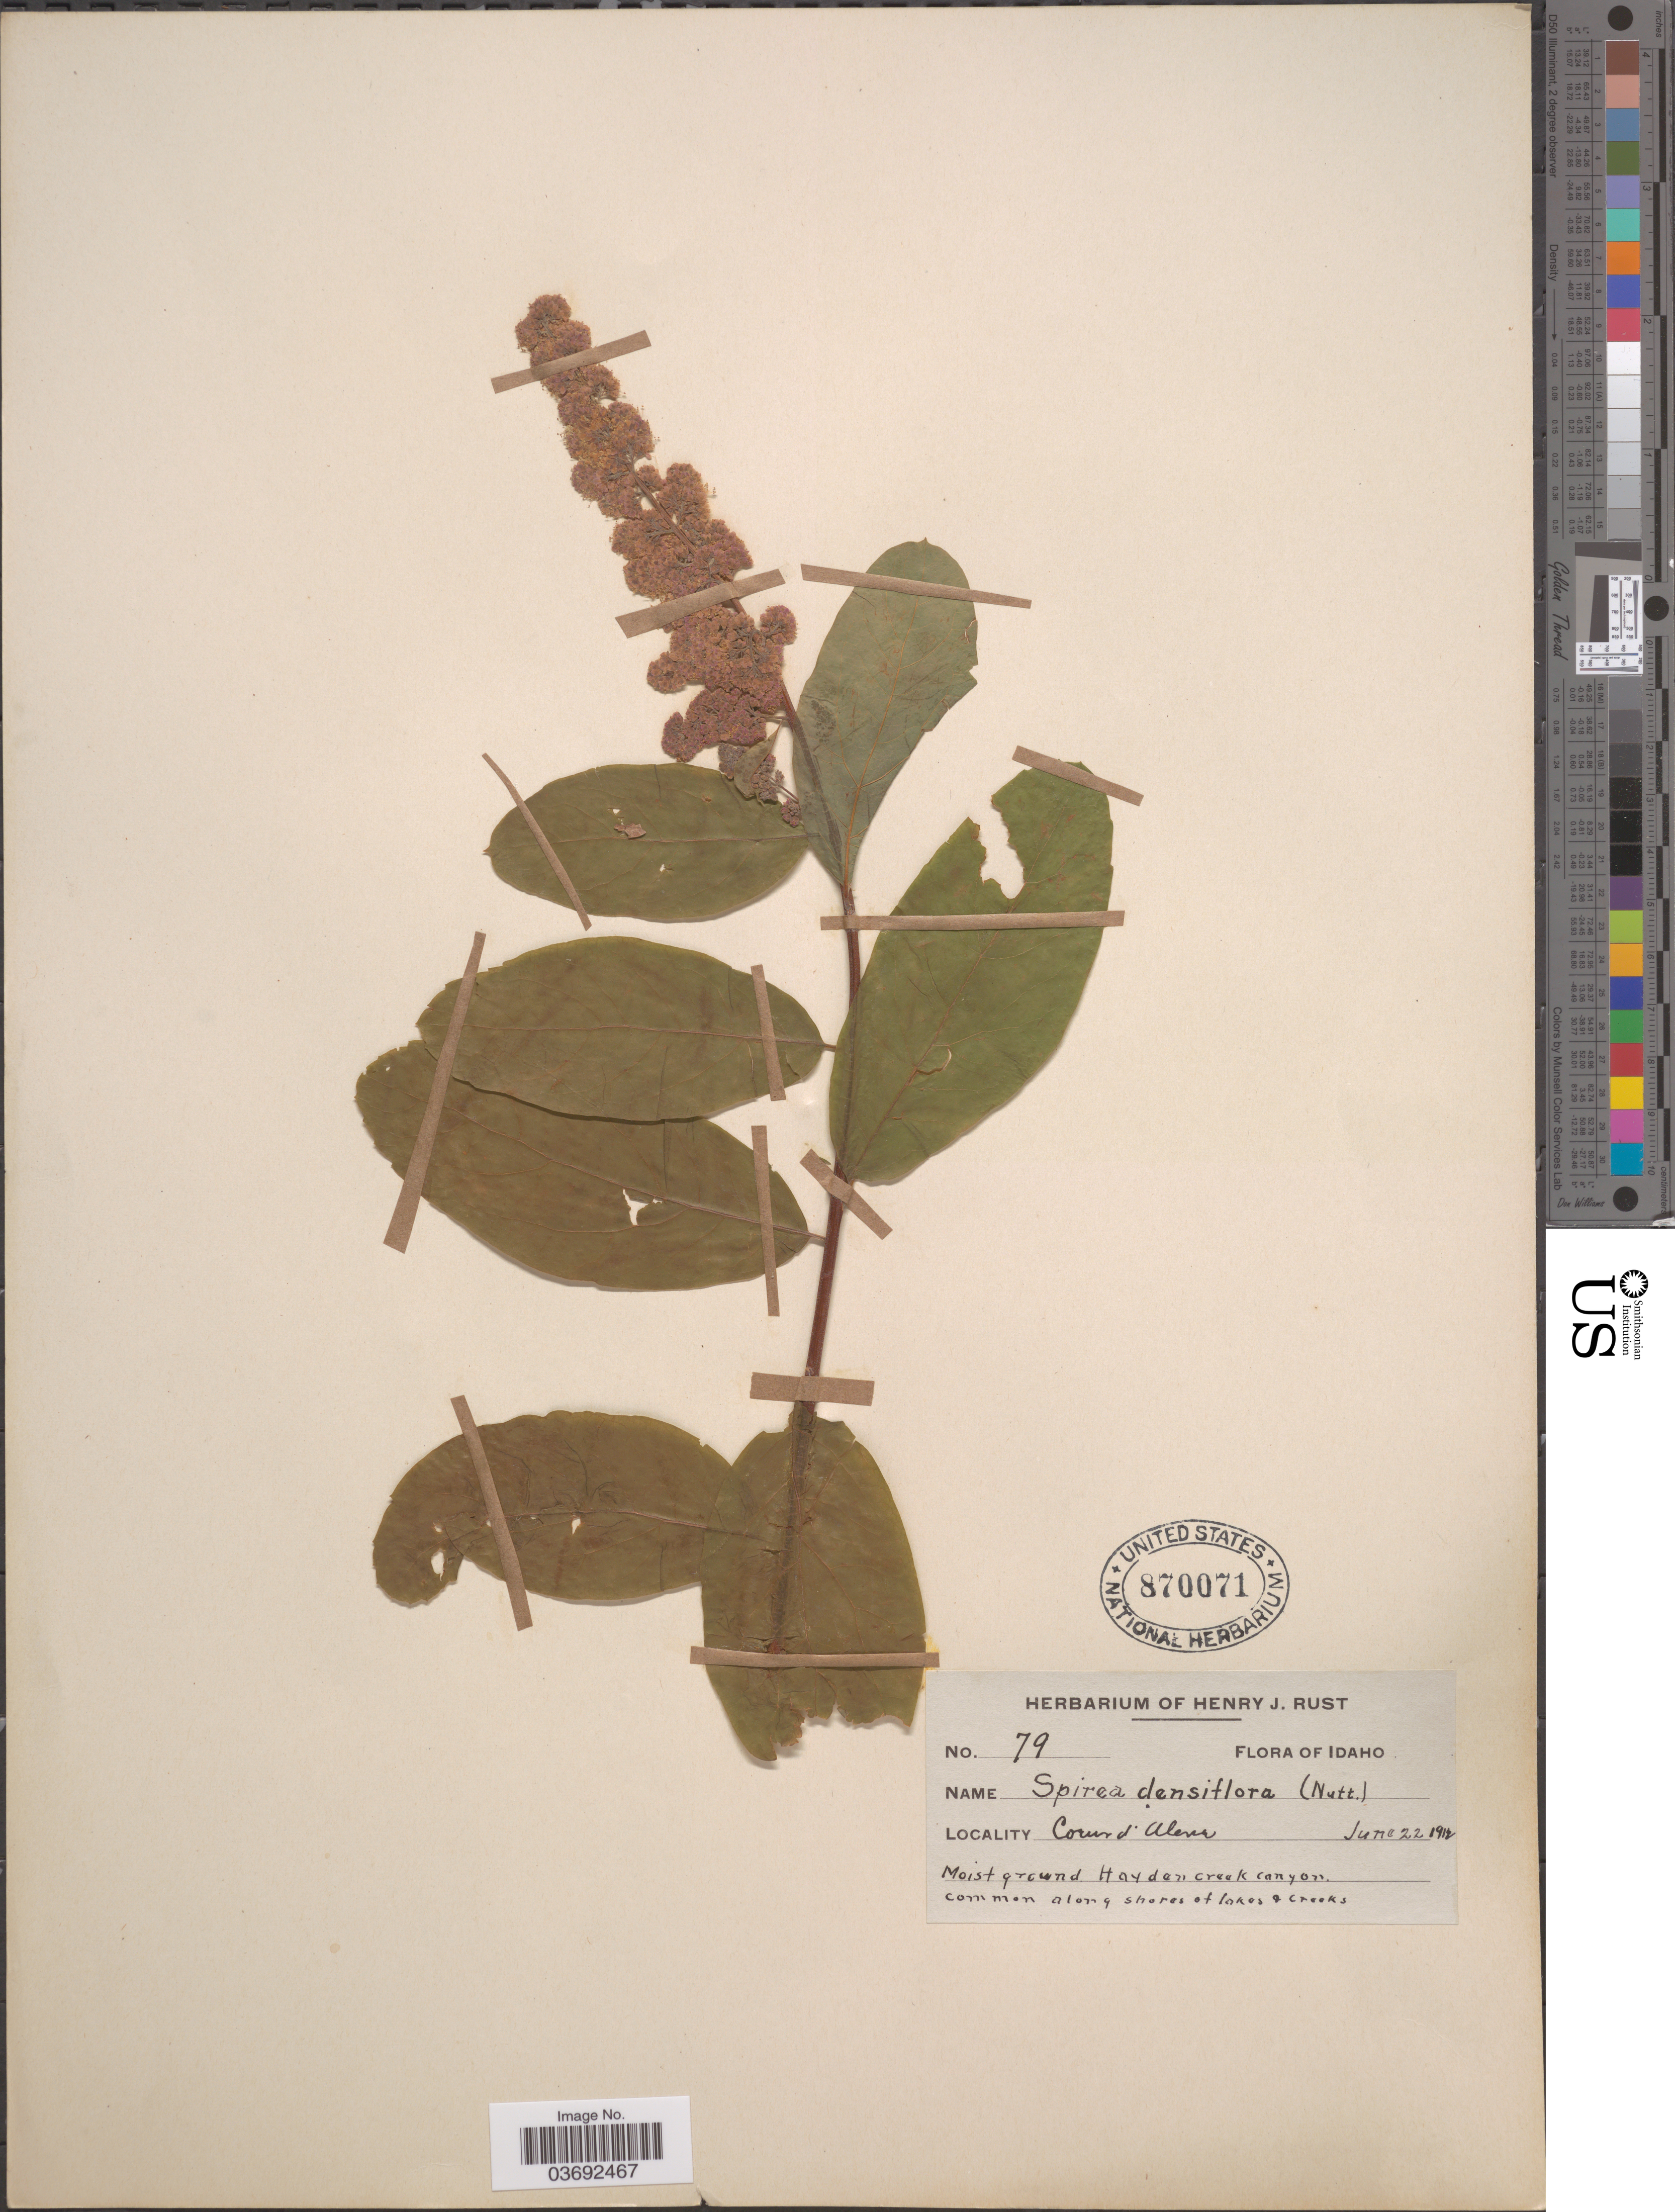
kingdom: Plantae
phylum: Tracheophyta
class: Magnoliopsida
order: Rosales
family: Rosaceae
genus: Spiraea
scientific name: Spiraea douglasii var. menziesii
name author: (Hook.) C. Presl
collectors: ex herb. Henry J. Rust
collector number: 79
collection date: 1912-06-22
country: United States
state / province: Idaho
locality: Coeur d'Alene.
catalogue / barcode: US 870071